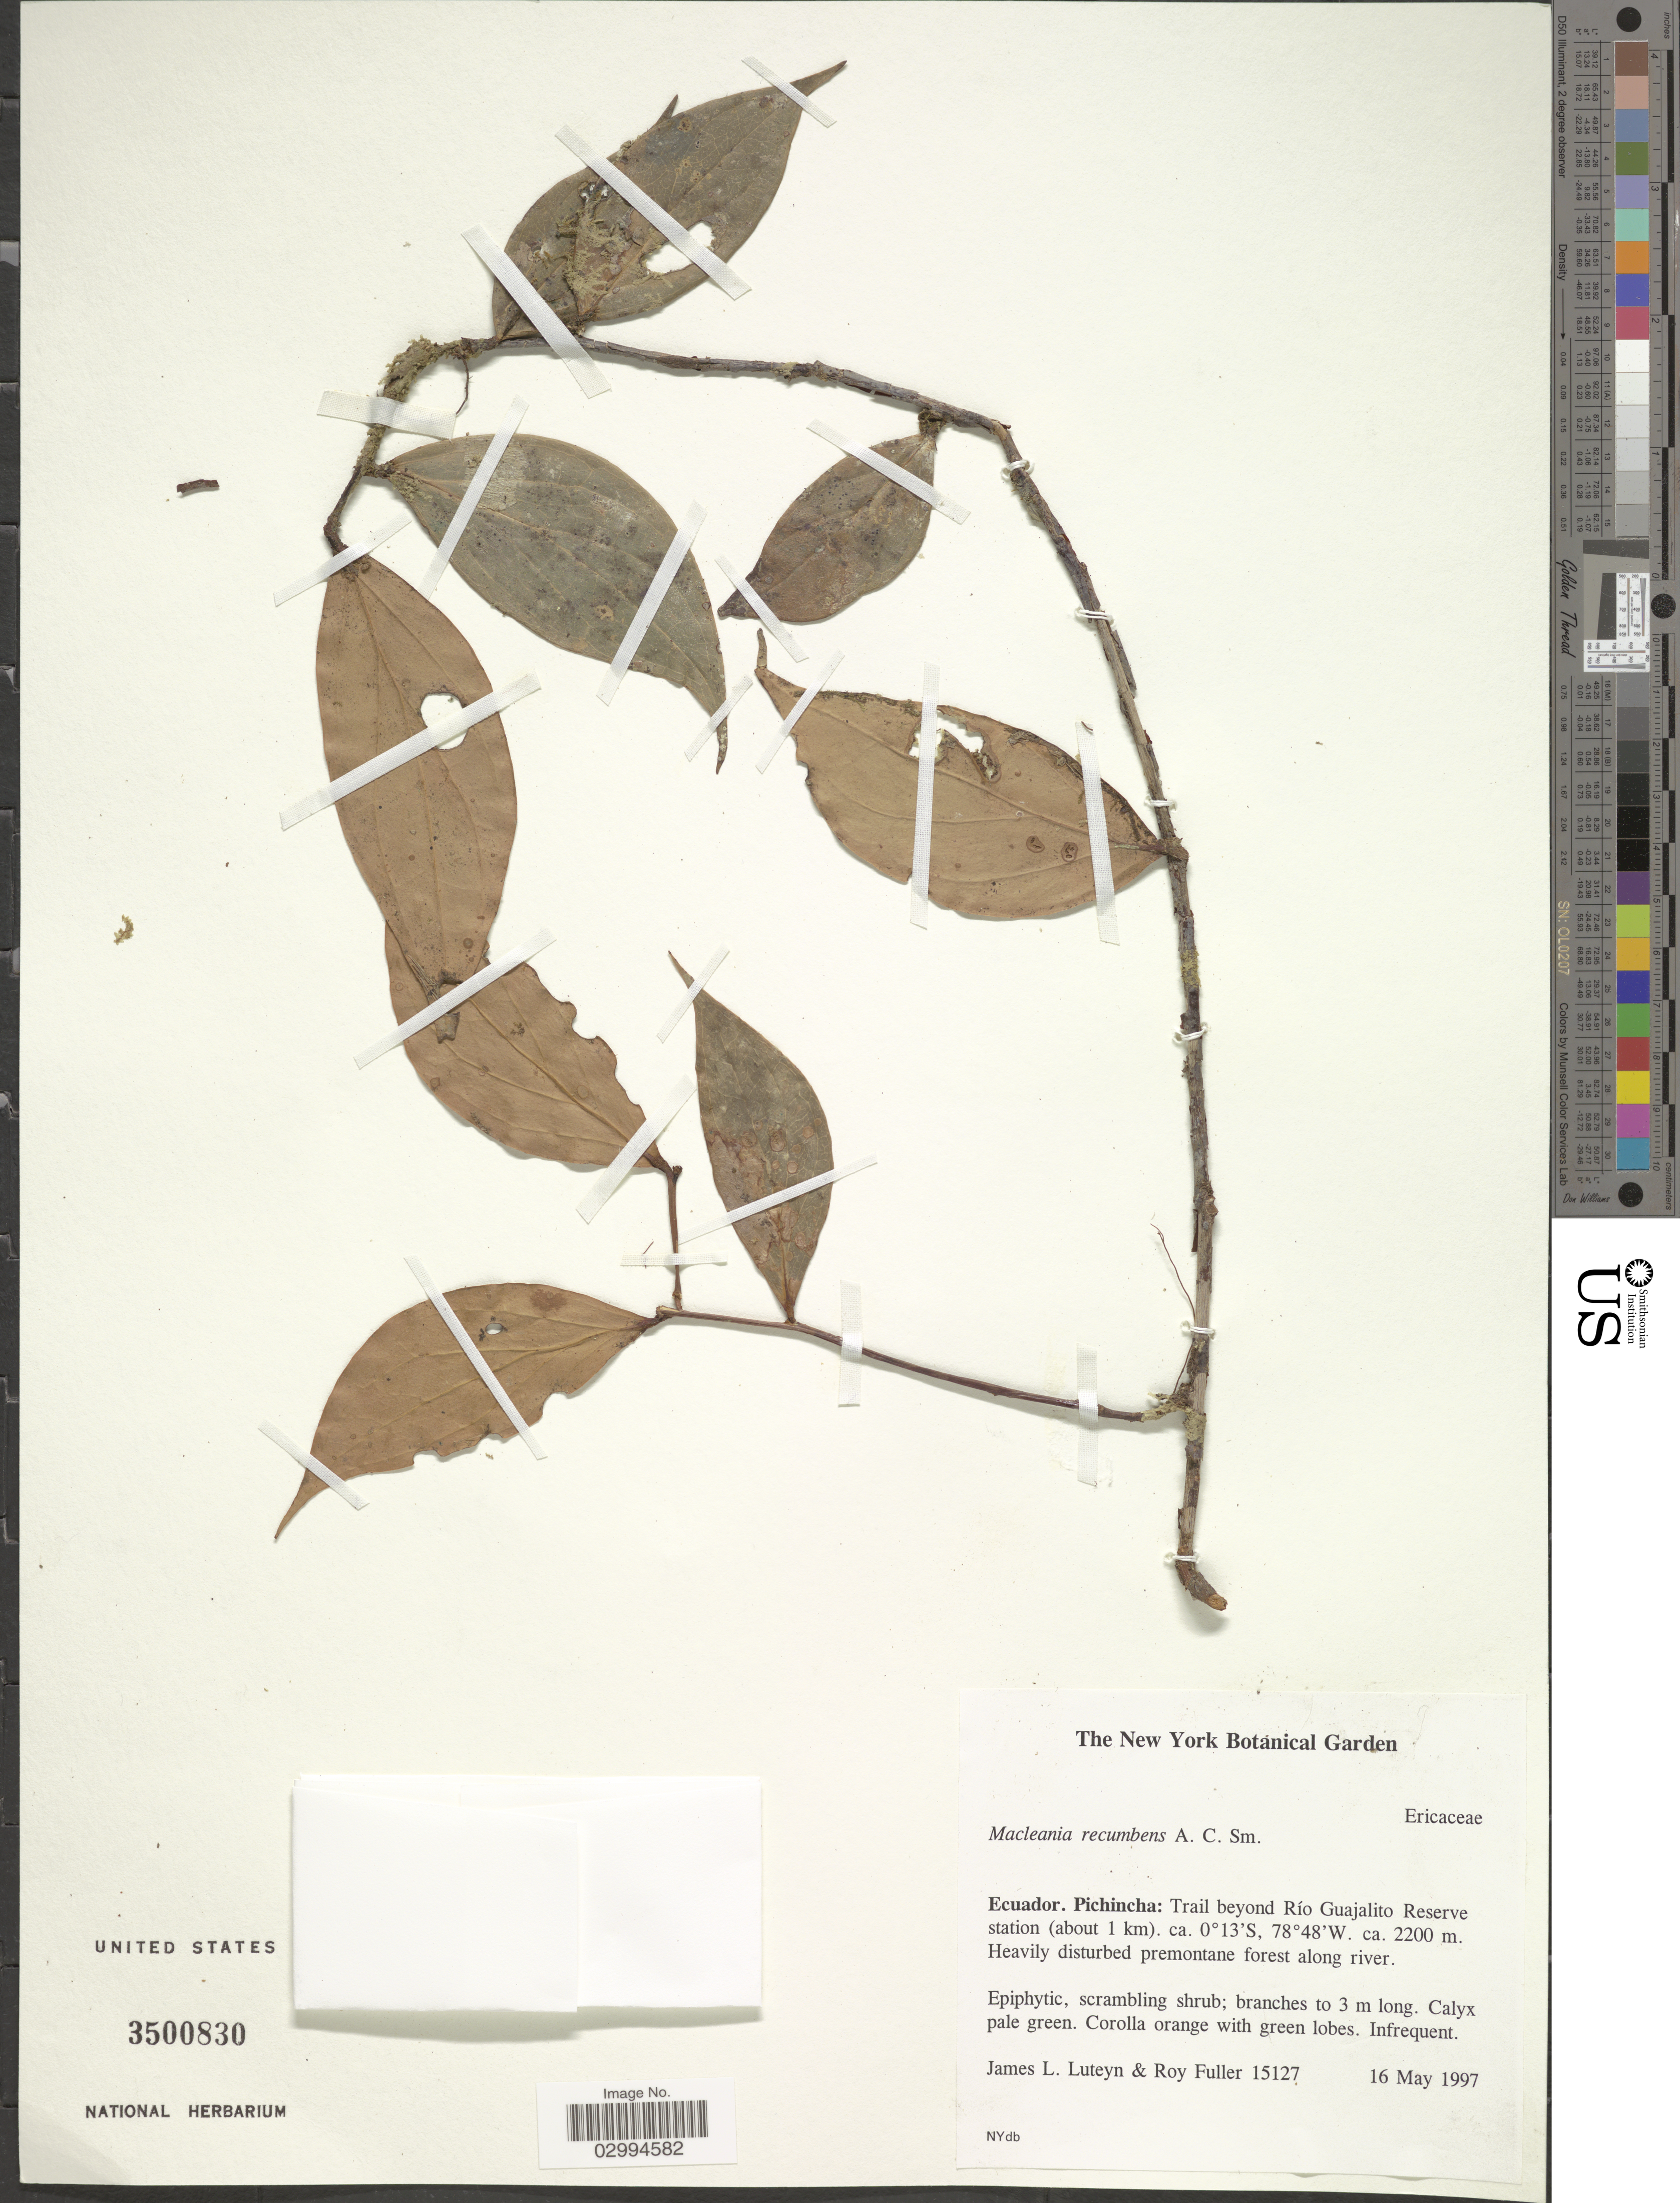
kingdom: Plantae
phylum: Tracheophyta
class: Magnoliopsida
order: Ericales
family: Ericaceae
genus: Macleania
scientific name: Macleania recumbens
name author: A.C. Sm.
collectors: J. L. Luteyn & R. Fuller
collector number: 15127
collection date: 1997-05-16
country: Ecuador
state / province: Pichincha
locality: Trail beyond Río Guajalito Reserve station (about 1 km).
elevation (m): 2200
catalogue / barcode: US 3500830